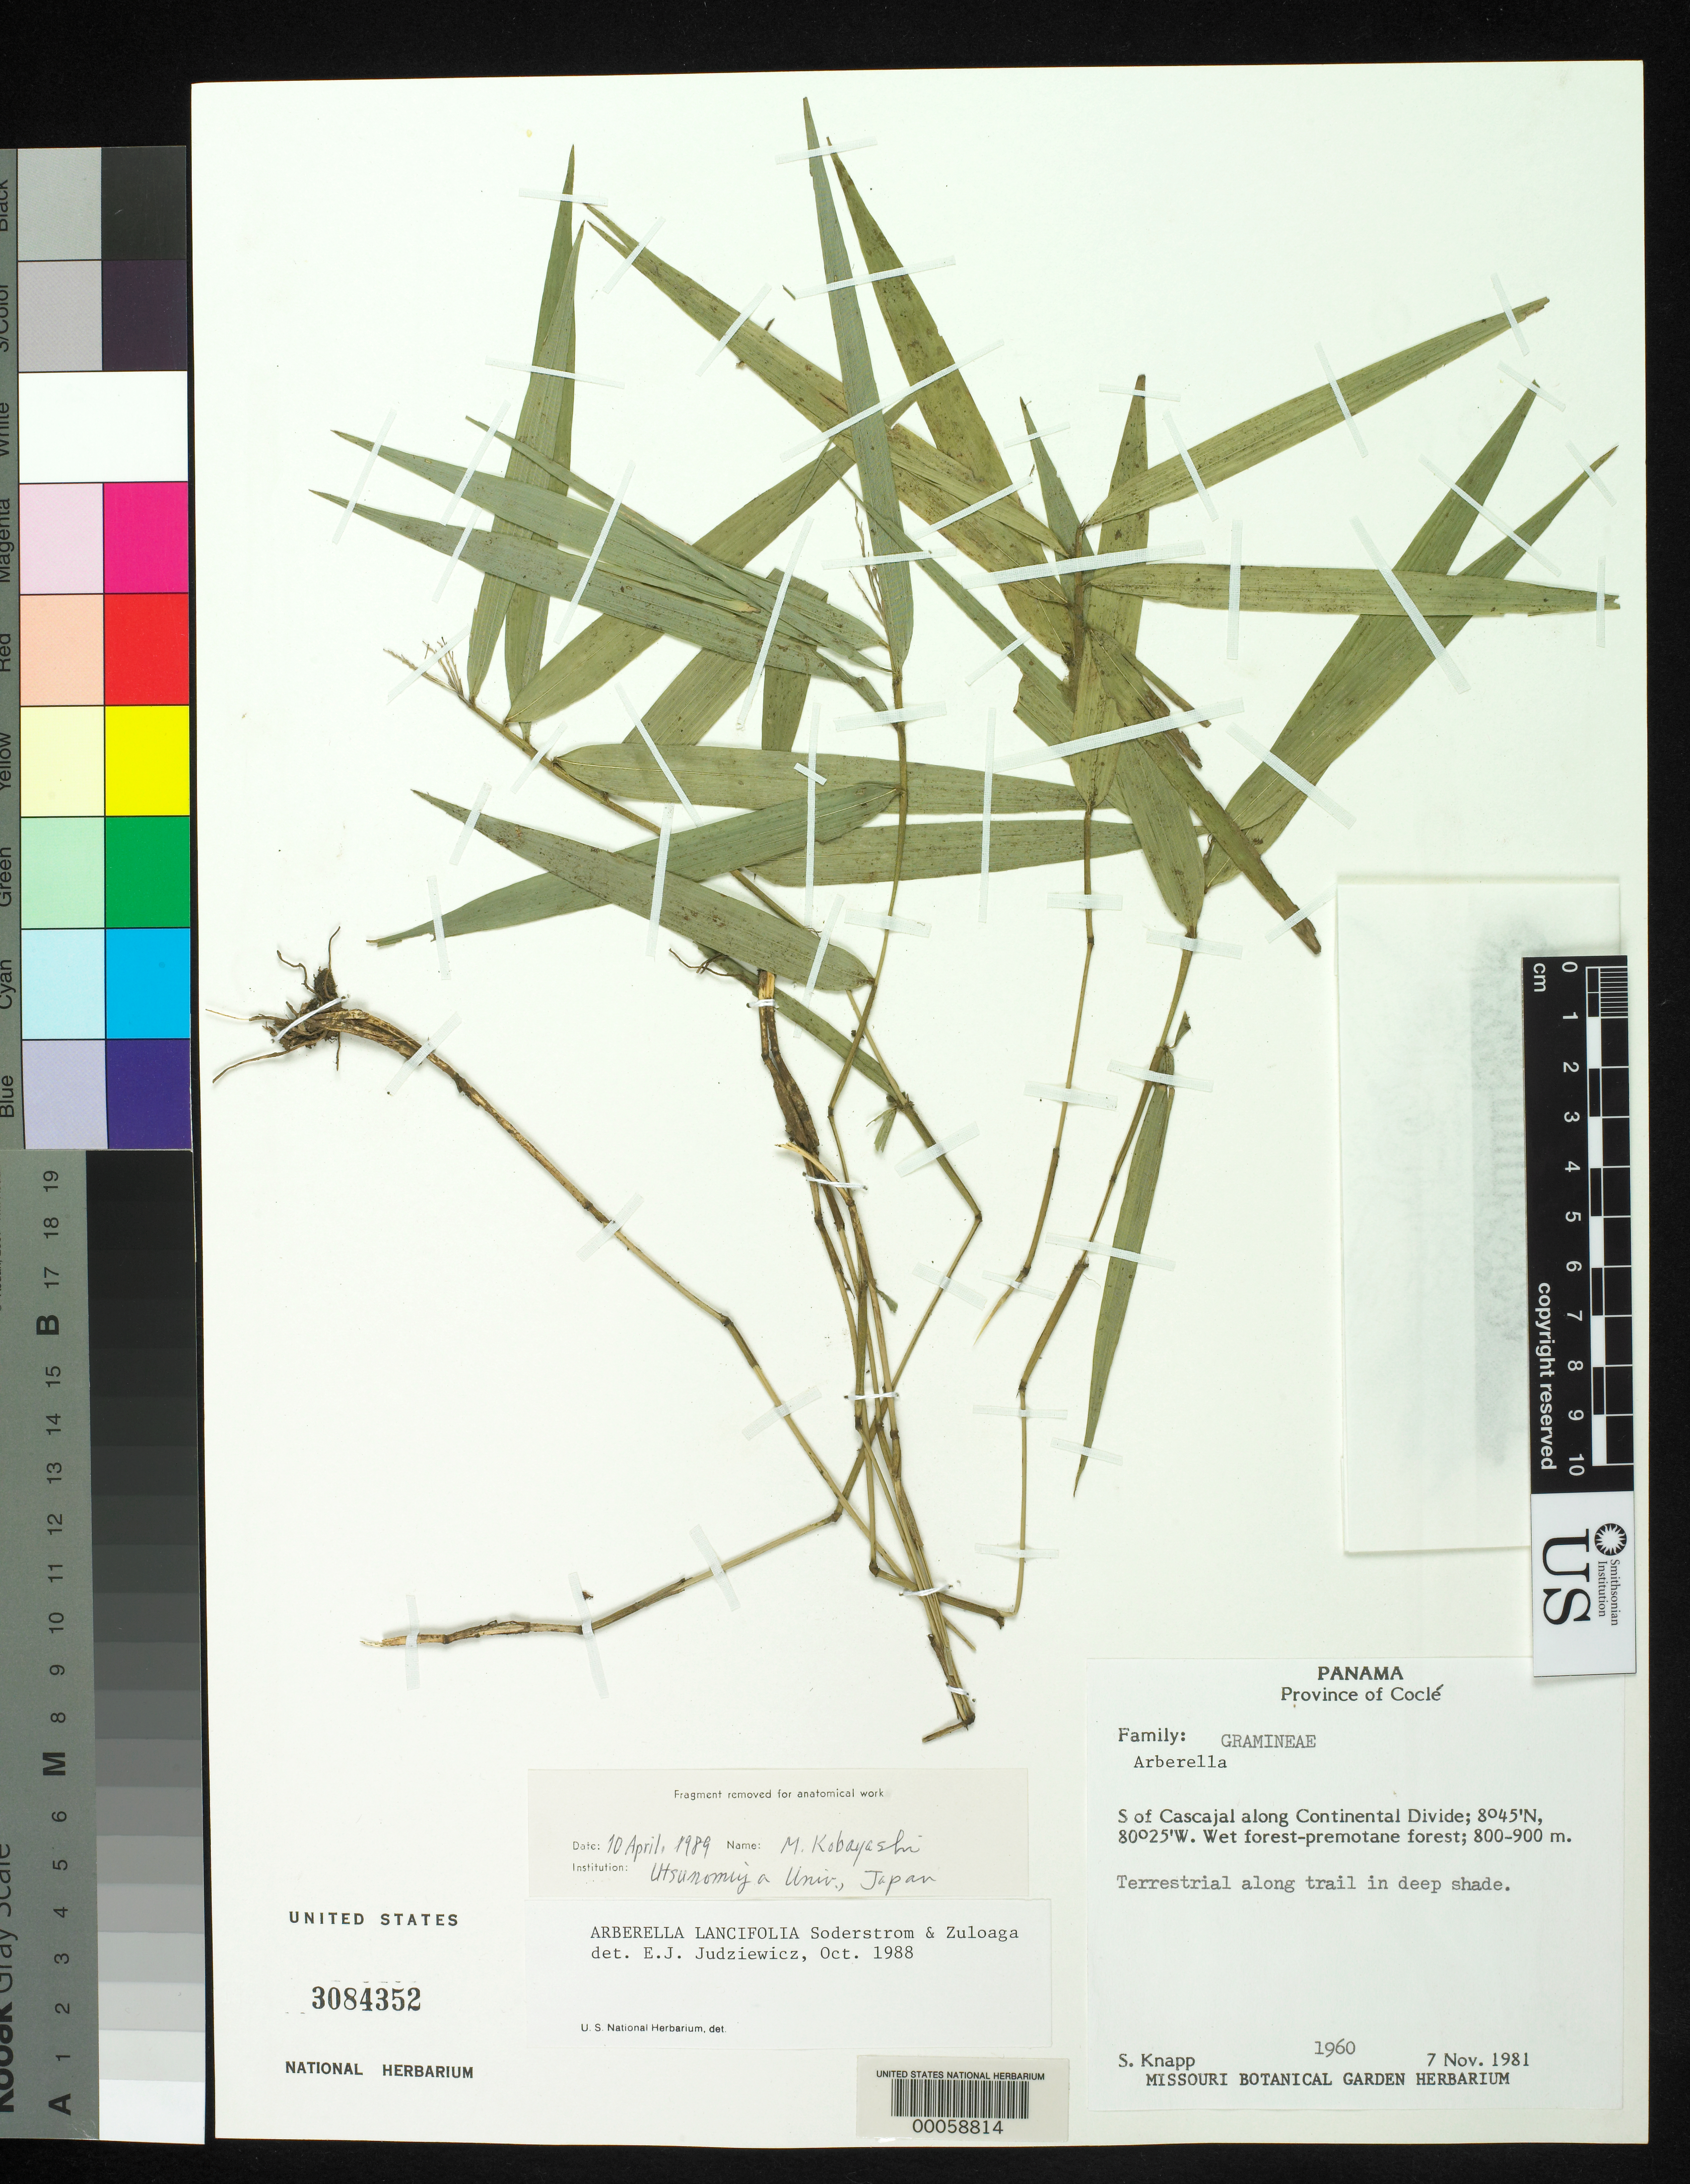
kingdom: Plantae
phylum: Tracheophyta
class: Liliopsida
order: Poales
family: Poaceae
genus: Arberella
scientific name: Arberella lancifolia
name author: Soderstr. & Zuloaga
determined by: Judziewicz, E. J.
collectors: S. Knapp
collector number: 1960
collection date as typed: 07 Nov 1981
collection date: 1981-11-07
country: Panama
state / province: Coclé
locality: S of Cascajal along Continental Divide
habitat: Wet forest-premontane forest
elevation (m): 800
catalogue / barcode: US 3084352